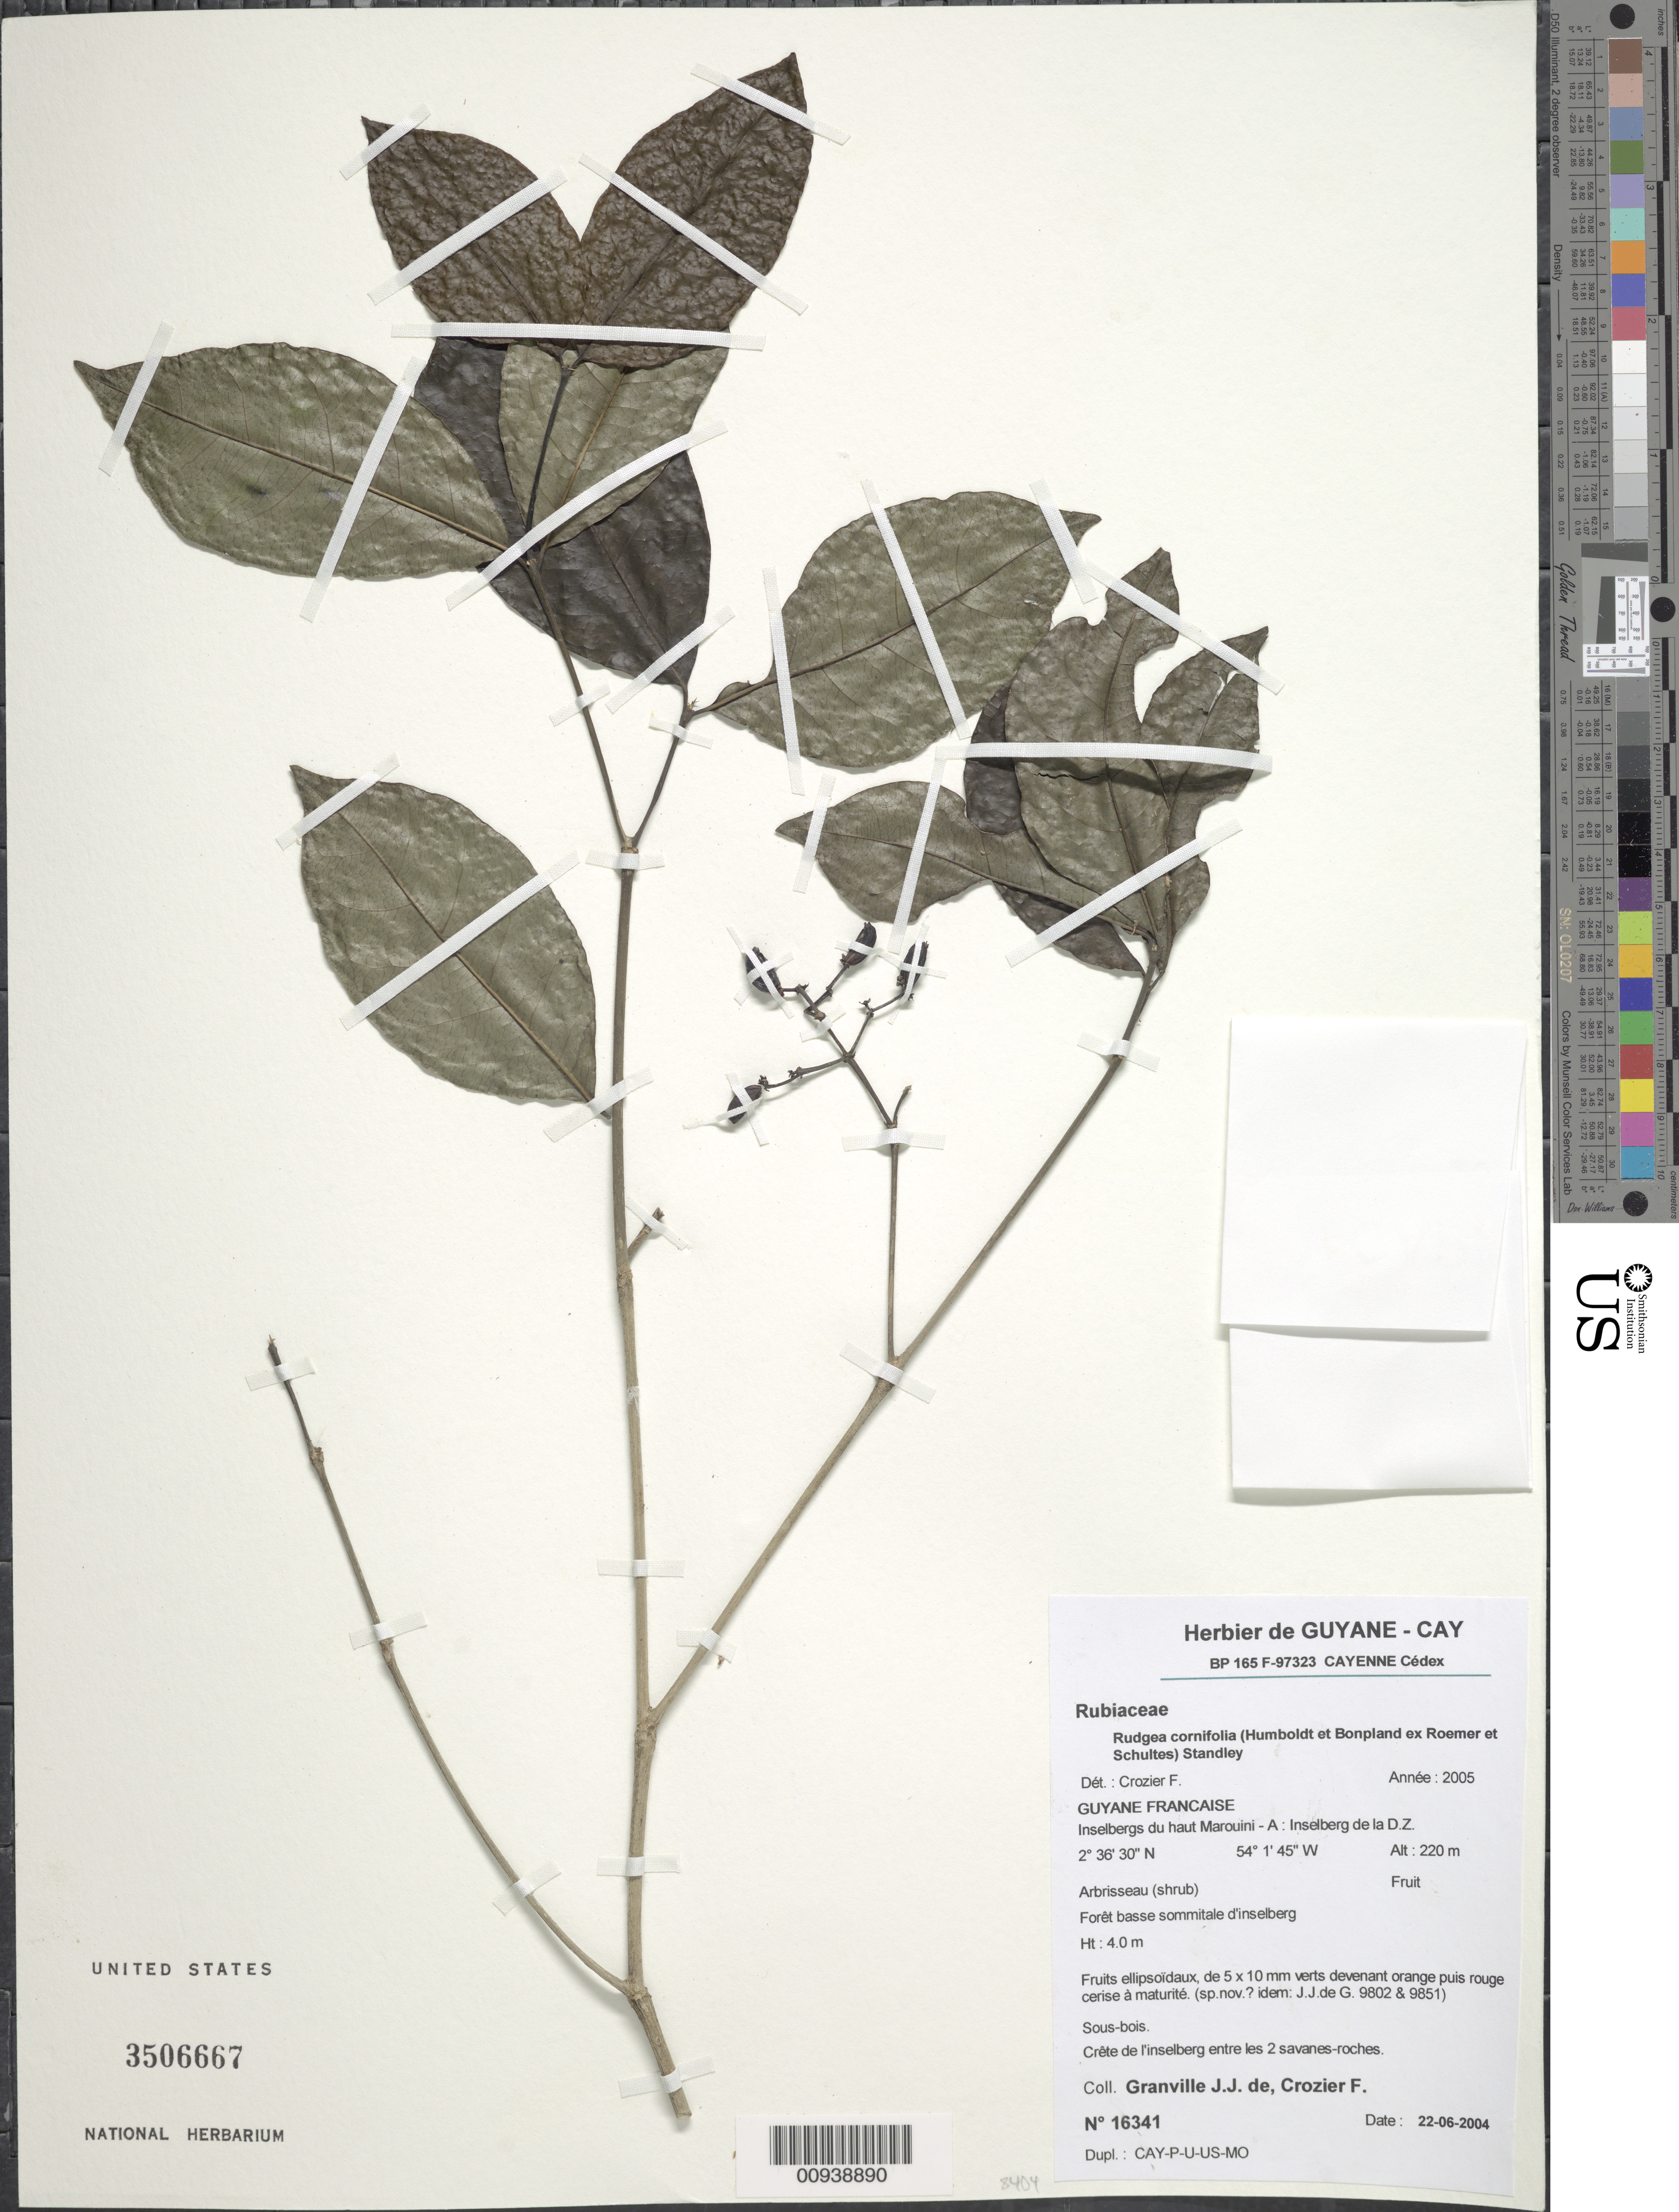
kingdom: Plantae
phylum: Tracheophyta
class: Magnoliopsida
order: Gentianales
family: Rubiaceae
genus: Rudgea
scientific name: Rudgea cornifolia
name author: (Kunth) Standl.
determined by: Crozier, F.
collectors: J.-J. de Granville & F. Crozier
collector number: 16341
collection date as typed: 22-Jun-04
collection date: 2004-06-22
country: French Guiana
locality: Haut Marouini-A; Inselberg de la D.Z.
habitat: Forêts basse sommitale d'inselberg, crête de l'inselberg entre les 2 savanes-roches, sous bois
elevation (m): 220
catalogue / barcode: US 3506667